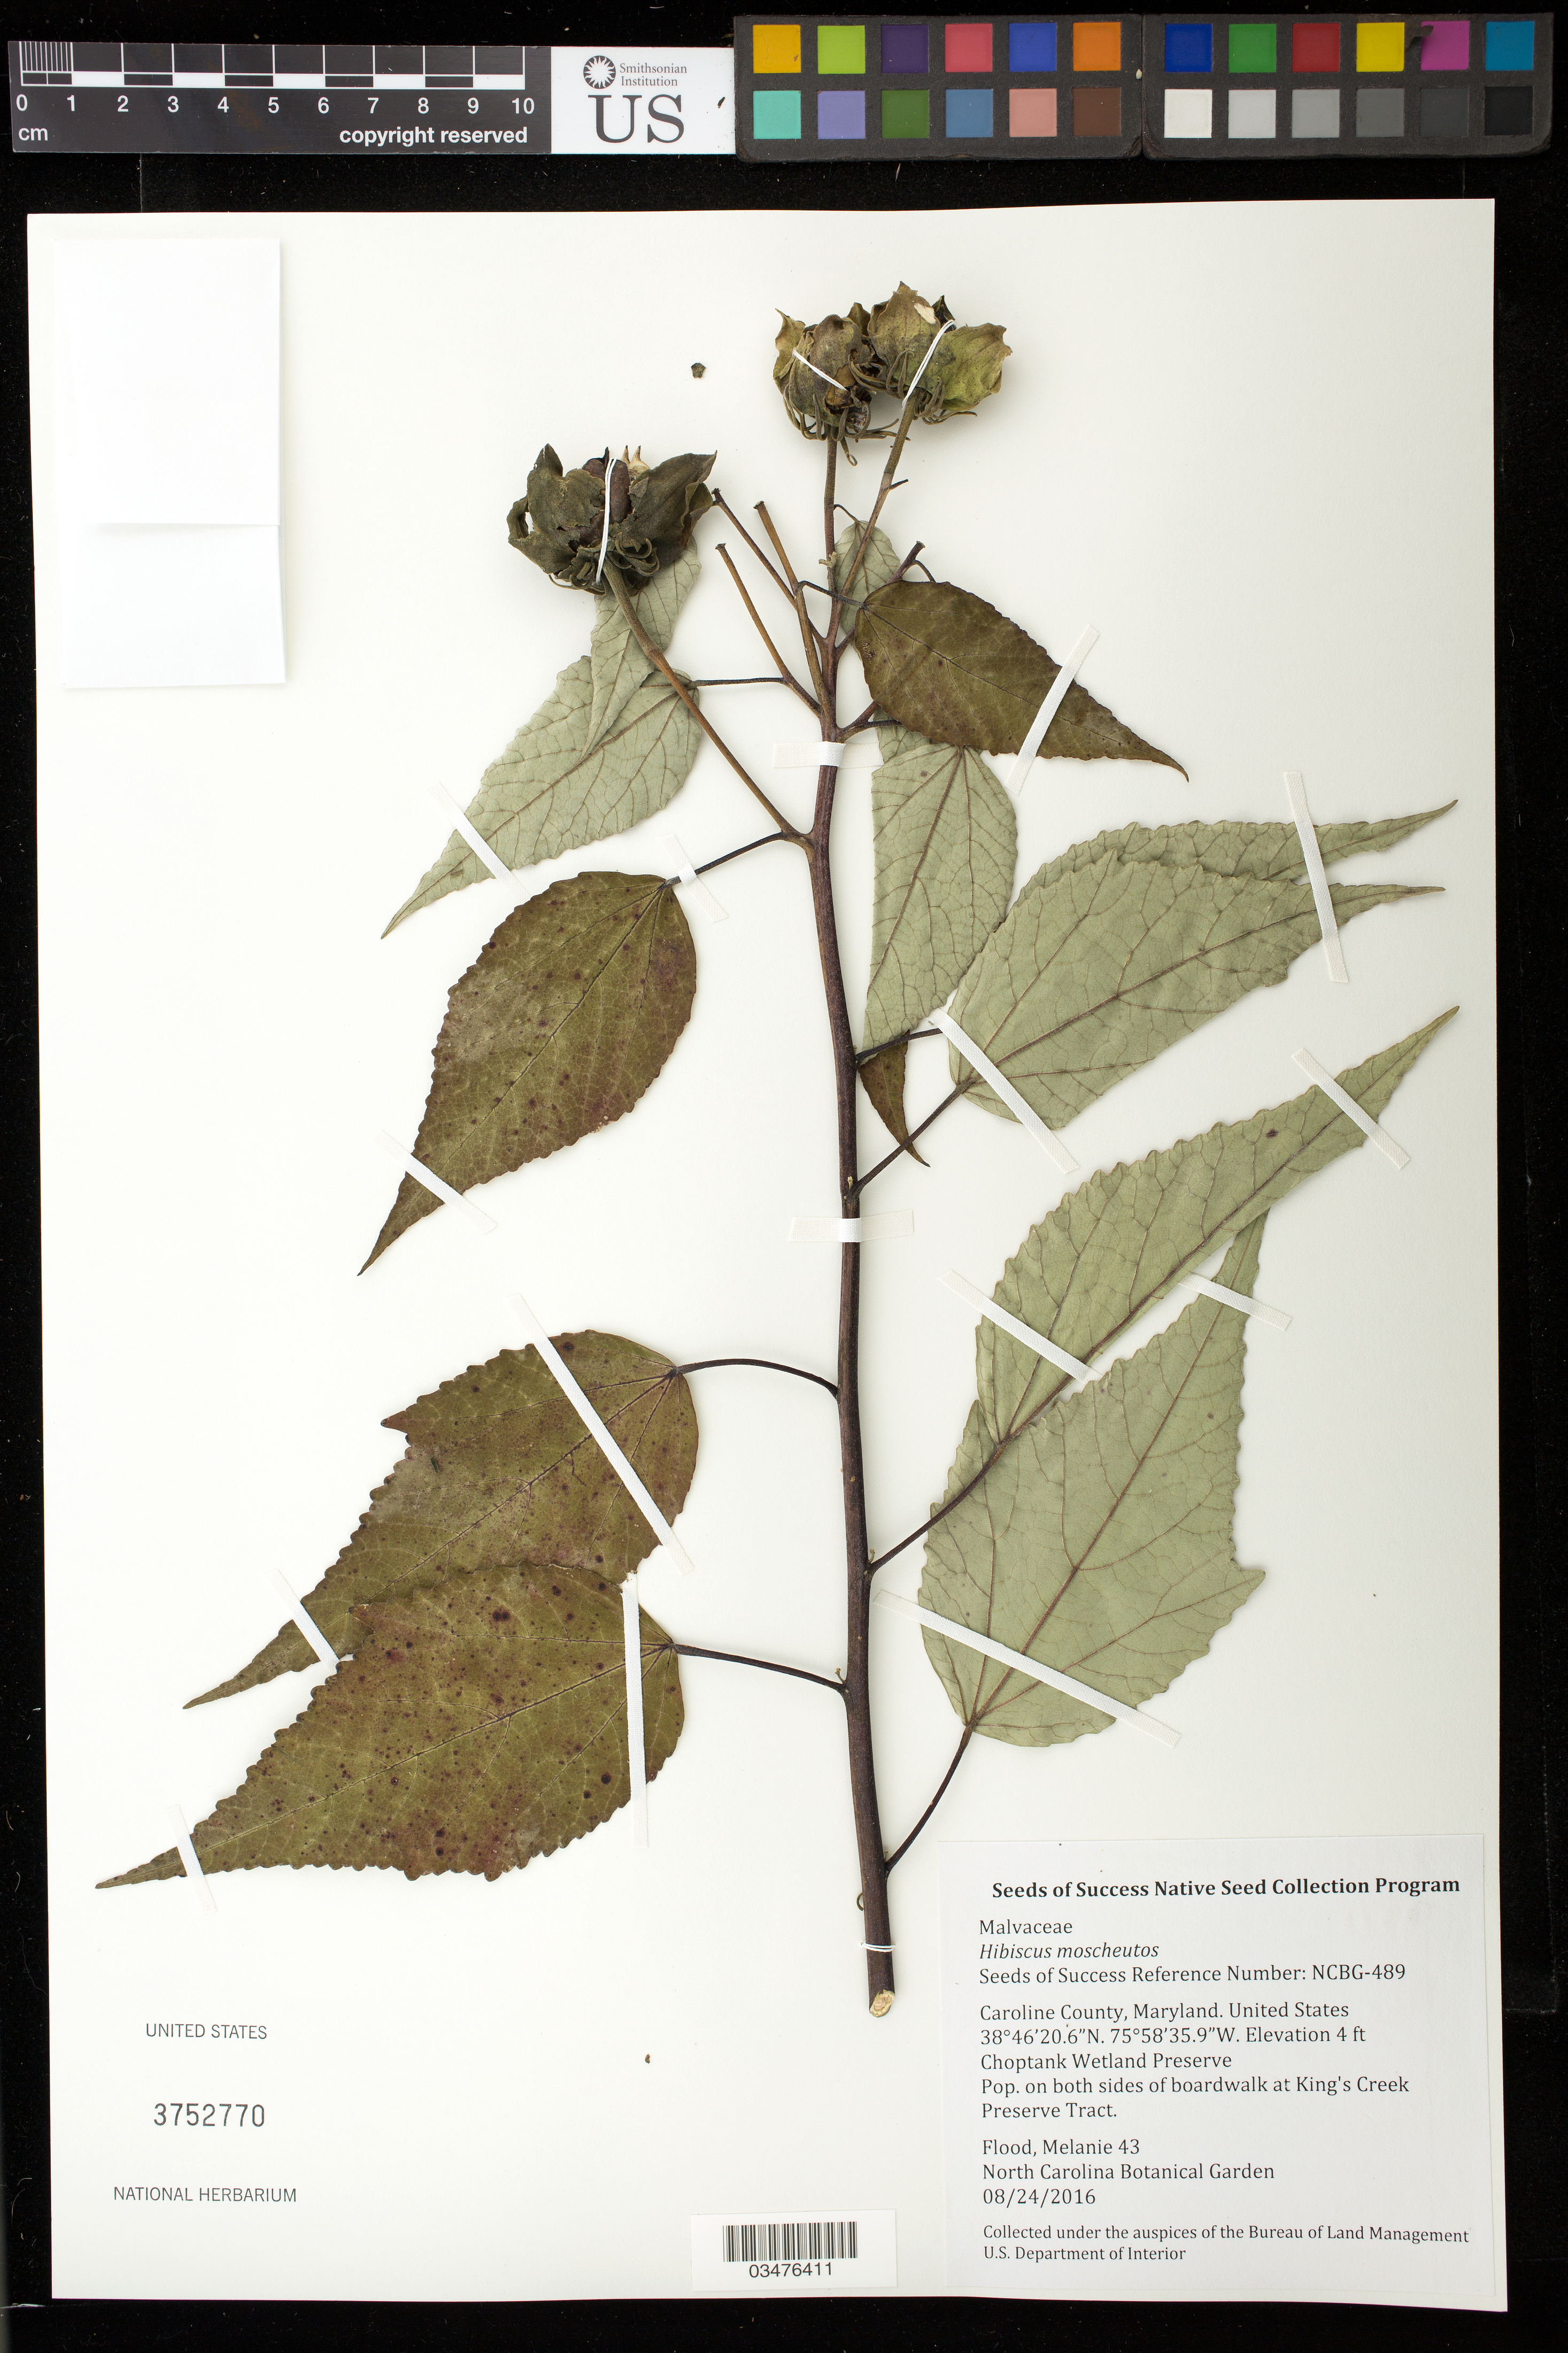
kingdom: Plantae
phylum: Tracheophyta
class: Magnoliopsida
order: Malvales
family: Malvaceae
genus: Hibiscus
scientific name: Hibiscus moscheutos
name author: L.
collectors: M. Flood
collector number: NCBG-489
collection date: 2016-08-24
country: United States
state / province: Maryland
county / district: Caroline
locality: Choptank Wetland Preserve, King's Creek Preserve Tract.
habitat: Tidal Brackish Marsh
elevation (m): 1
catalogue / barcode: US 3752770